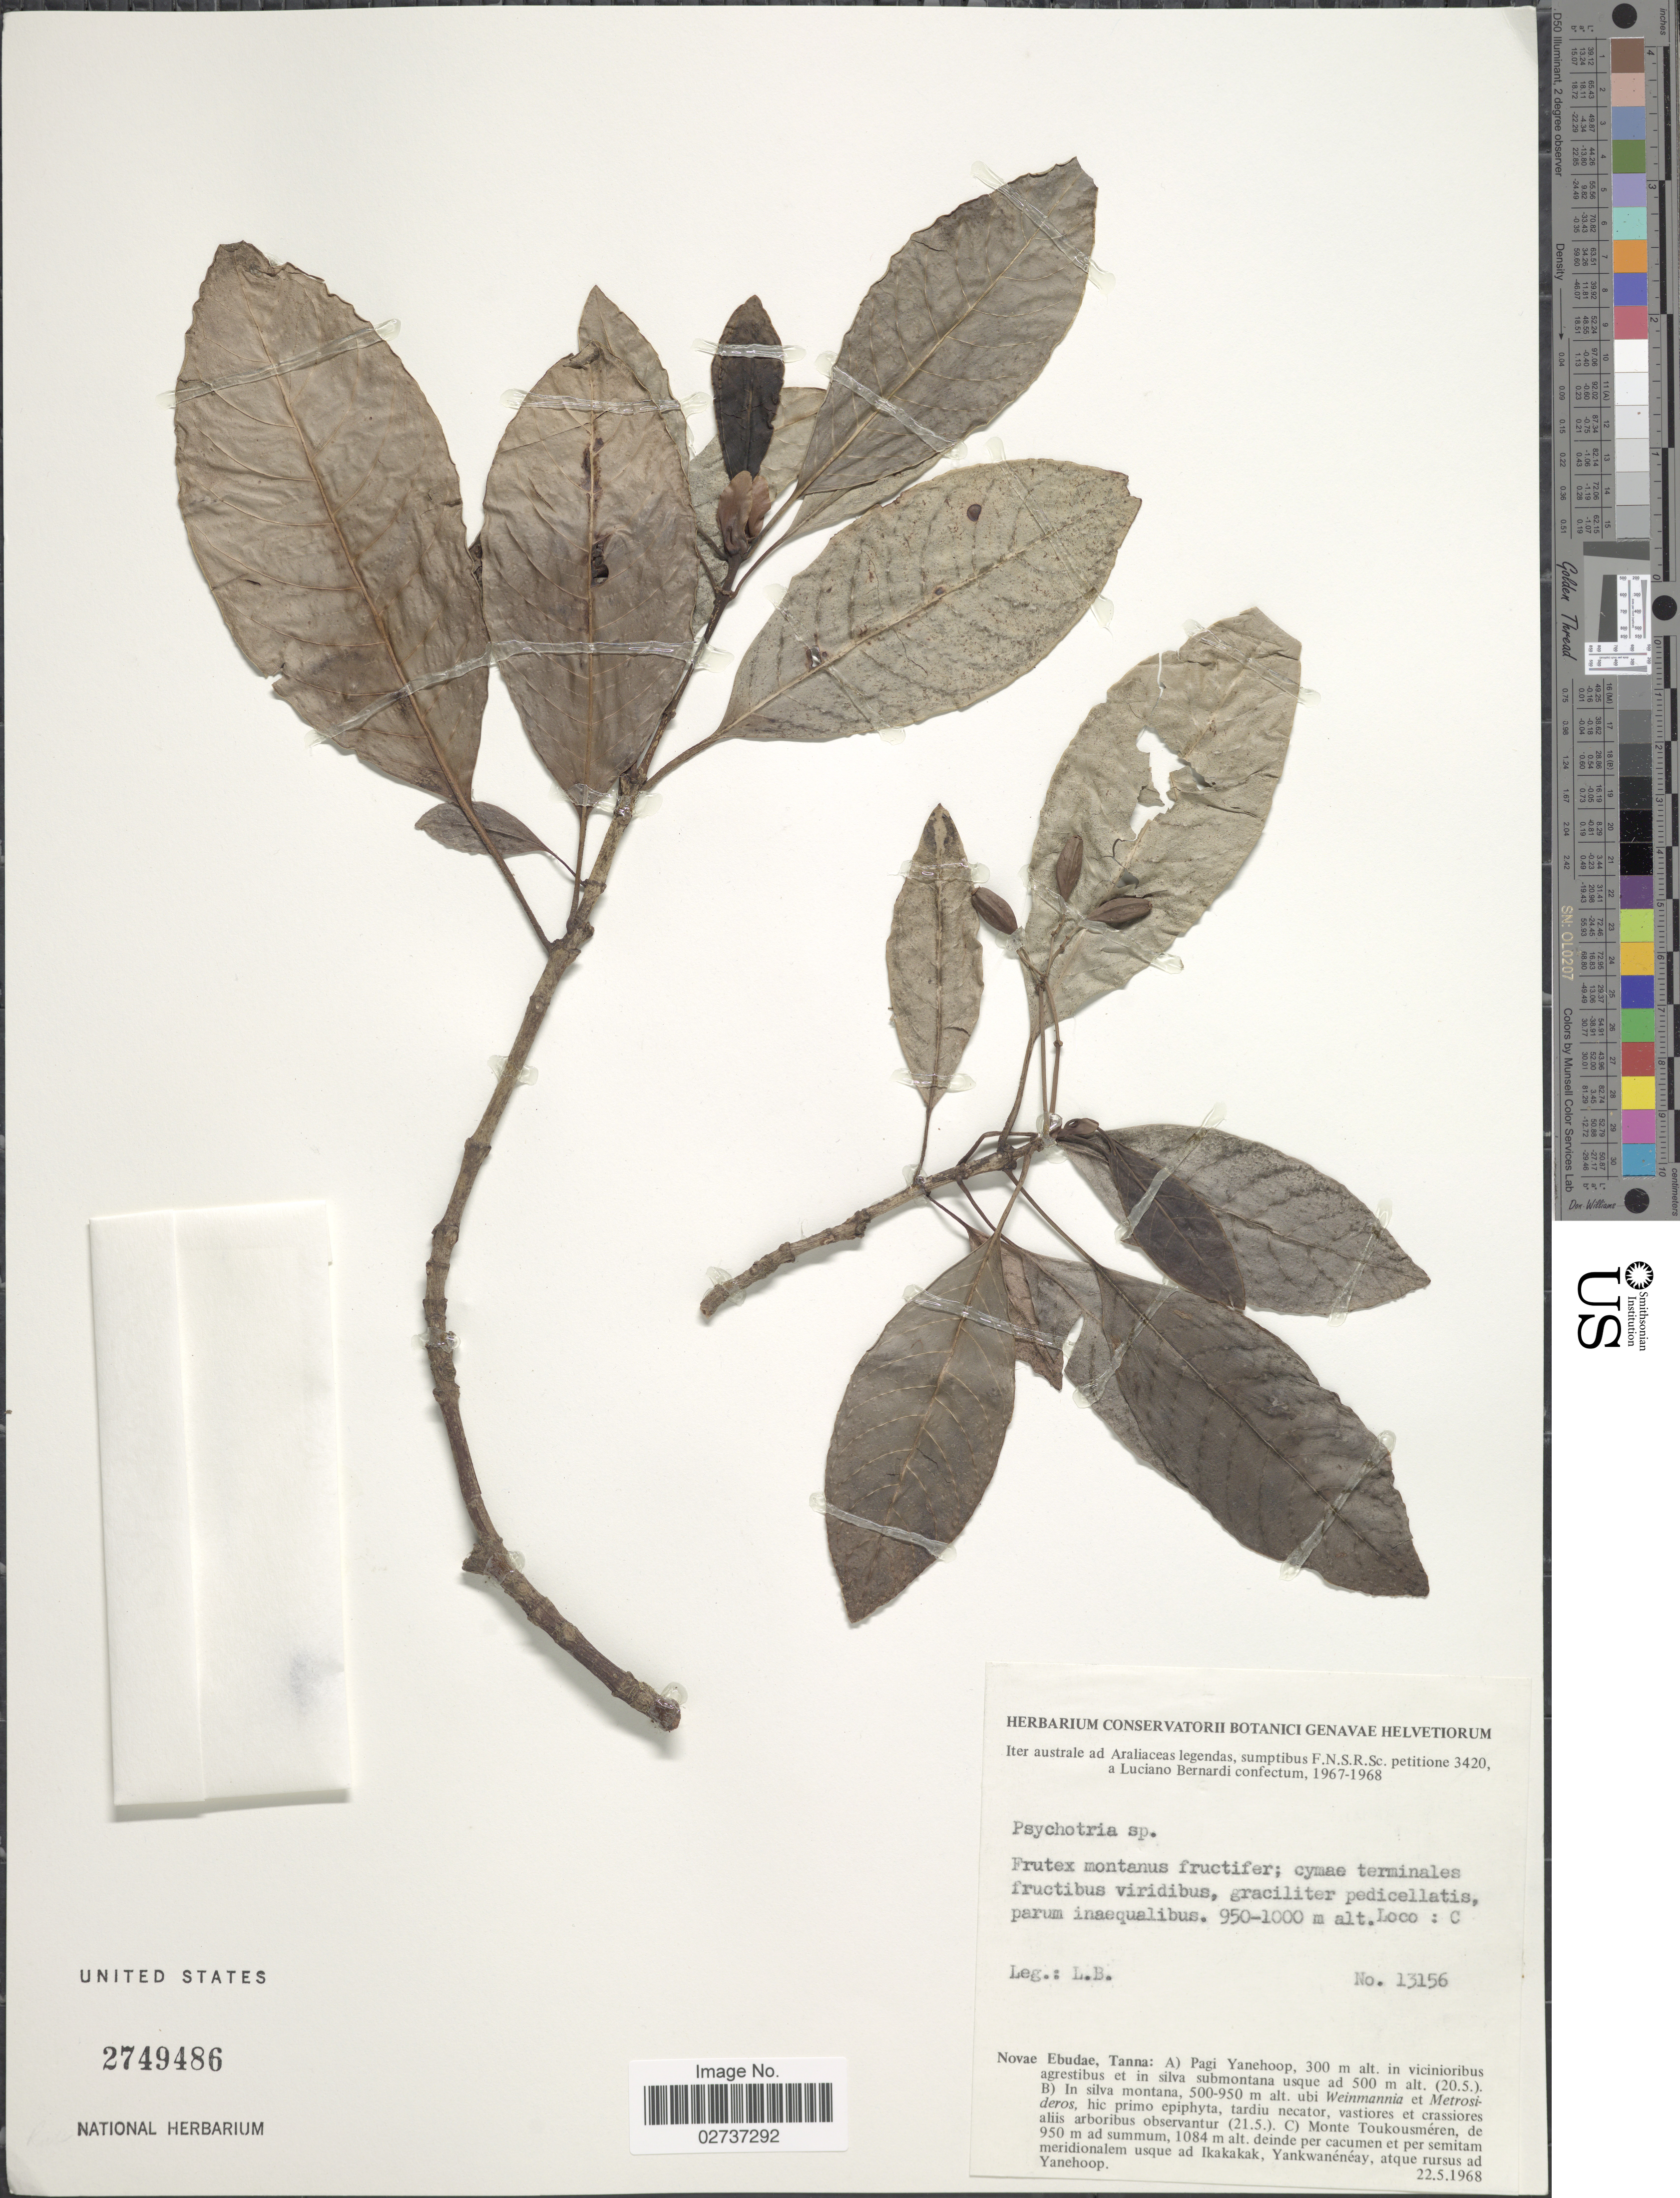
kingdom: Plantae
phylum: Tracheophyta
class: Magnoliopsida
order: Gentianales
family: Rubiaceae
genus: Psychotria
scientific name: Psychotria sp.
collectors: L. Bernardi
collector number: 13156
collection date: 1968-05-22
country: Vanuatu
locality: Novae Ebudae, Tanna: Monte Toukousmeren, deinde per cacumen et per semitam meridionalem usque ad Ikakakak, Yankwaneneay, atque rursus ad Yanehoop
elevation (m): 950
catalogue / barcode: US 2749486